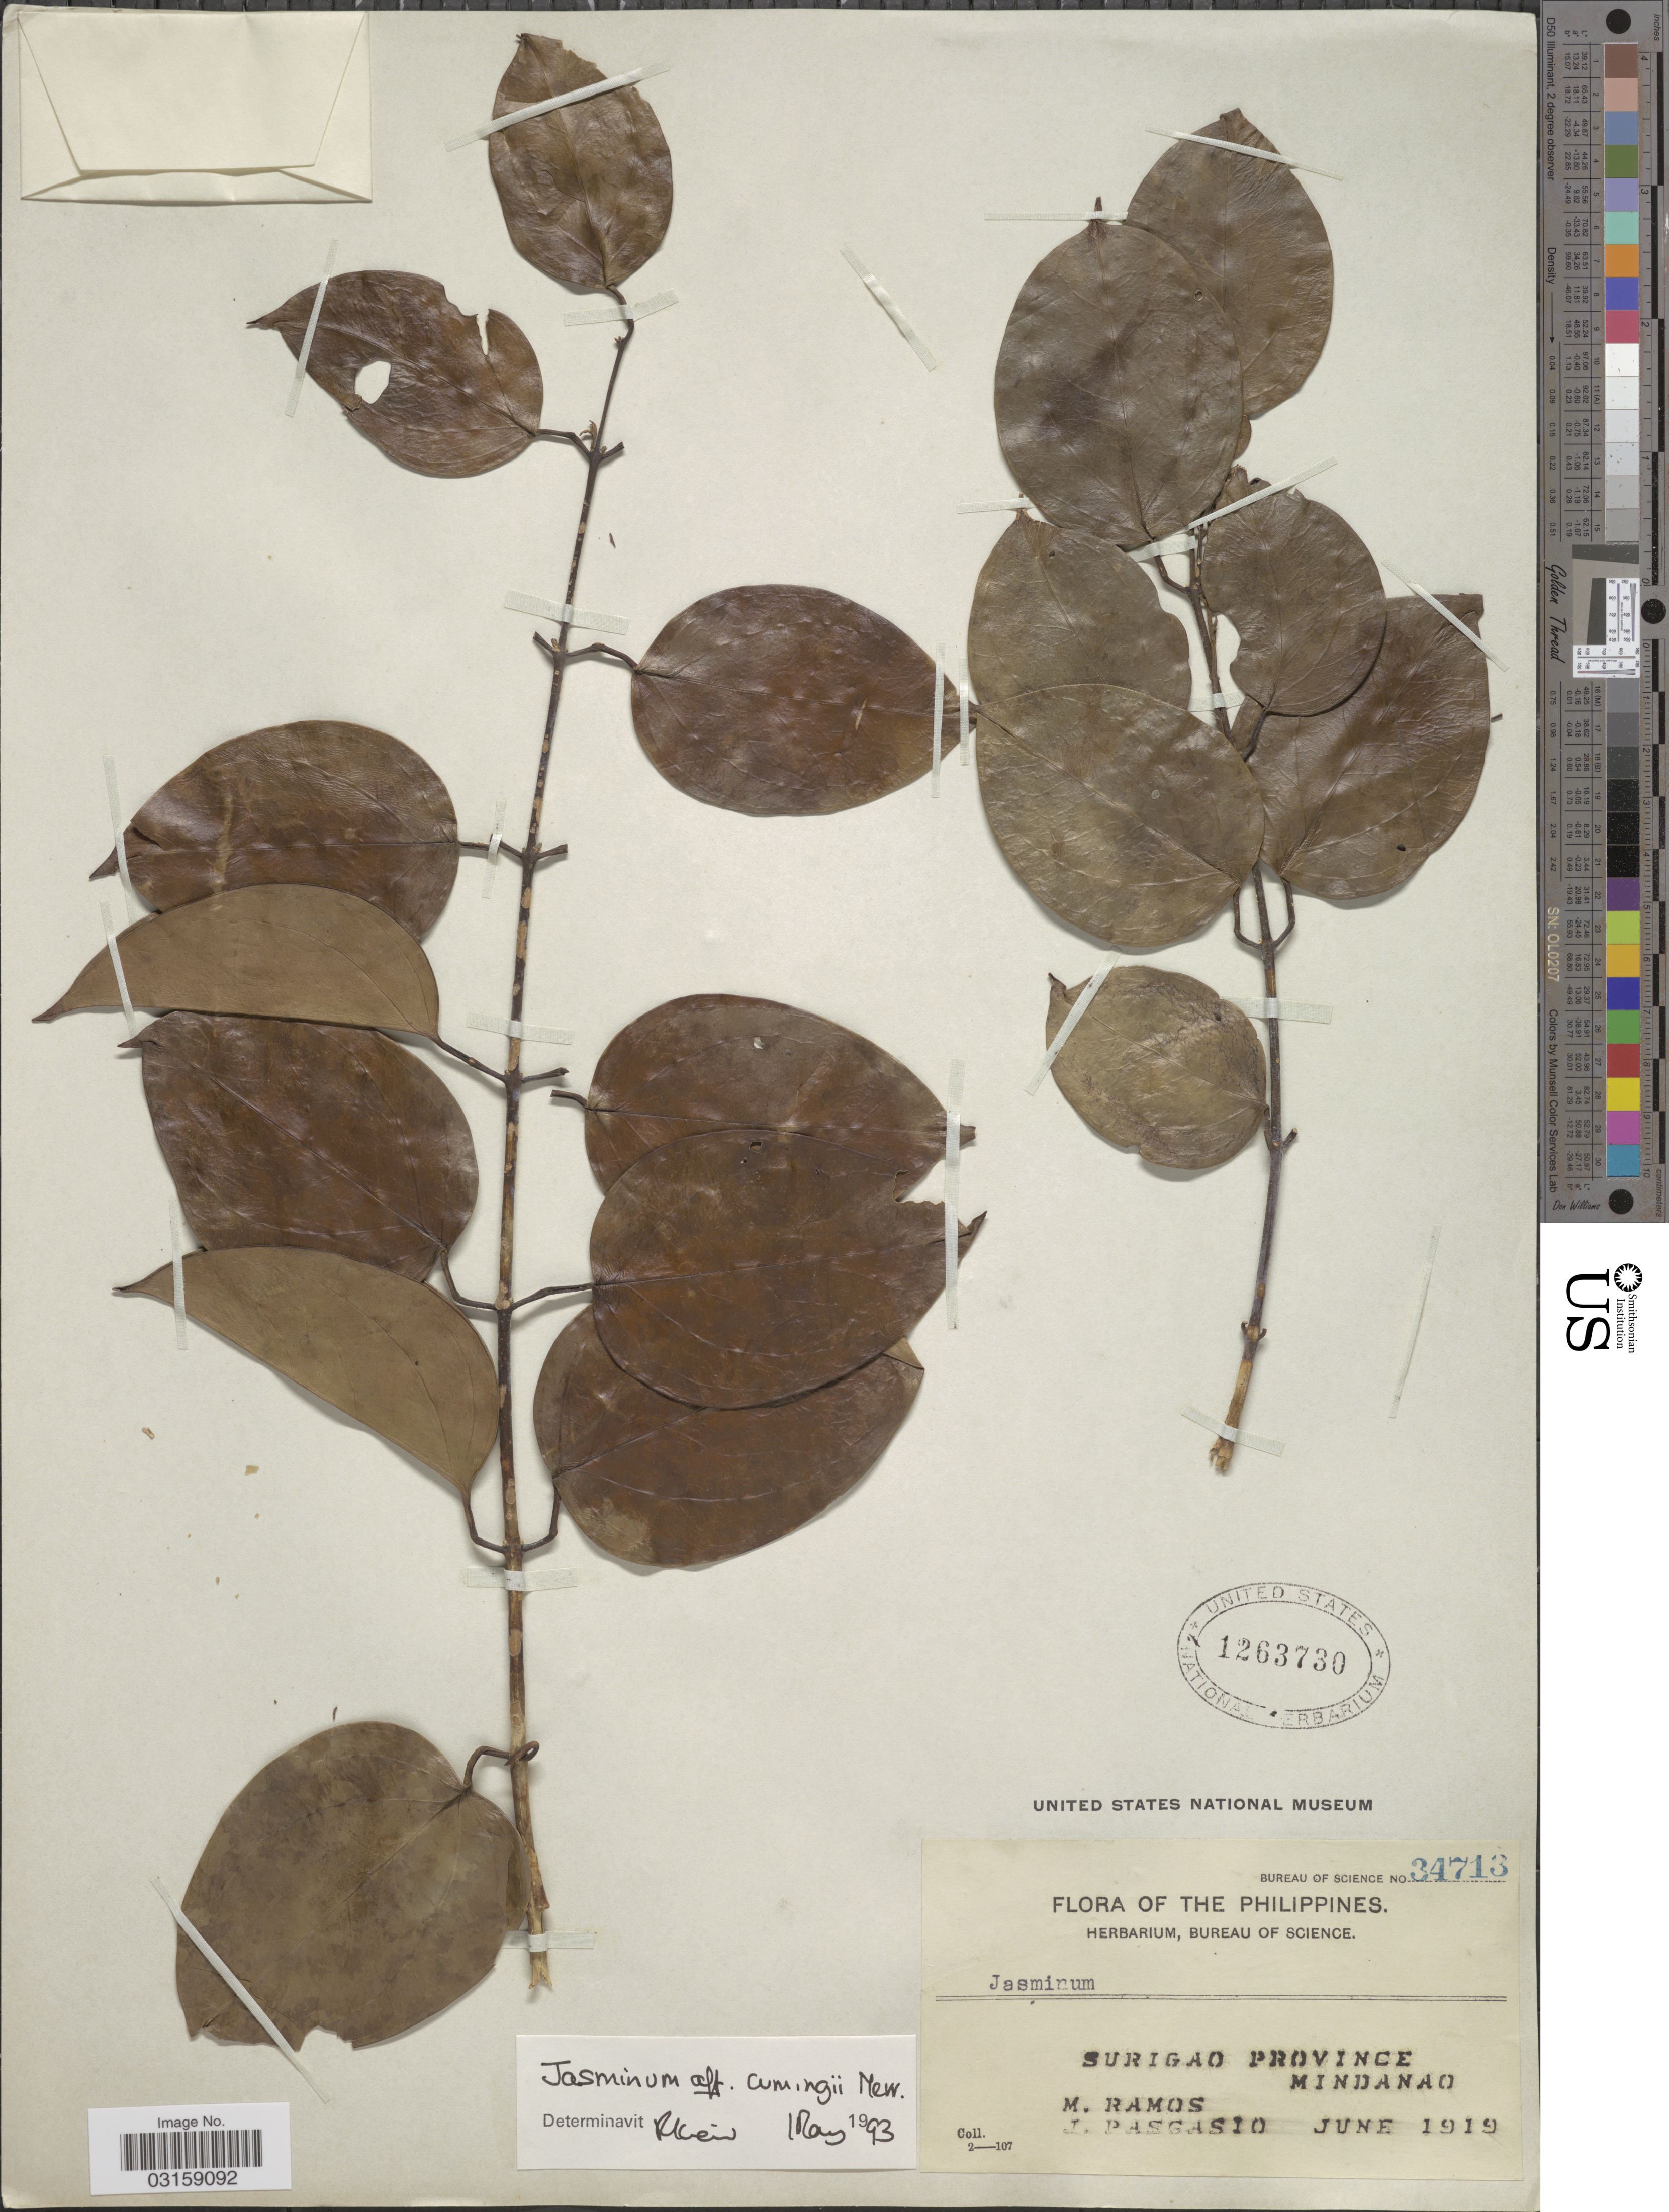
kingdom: Plantae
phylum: Tracheophyta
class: Magnoliopsida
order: Lamiales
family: Oleaceae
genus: Jasminum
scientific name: Jasminum cumingii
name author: Merr.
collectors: M. Ramos & J. Pasgasio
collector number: Bureau of Science 34713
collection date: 1919-06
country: Philippines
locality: Surigao Province. Mindanao.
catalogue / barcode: US 1263730